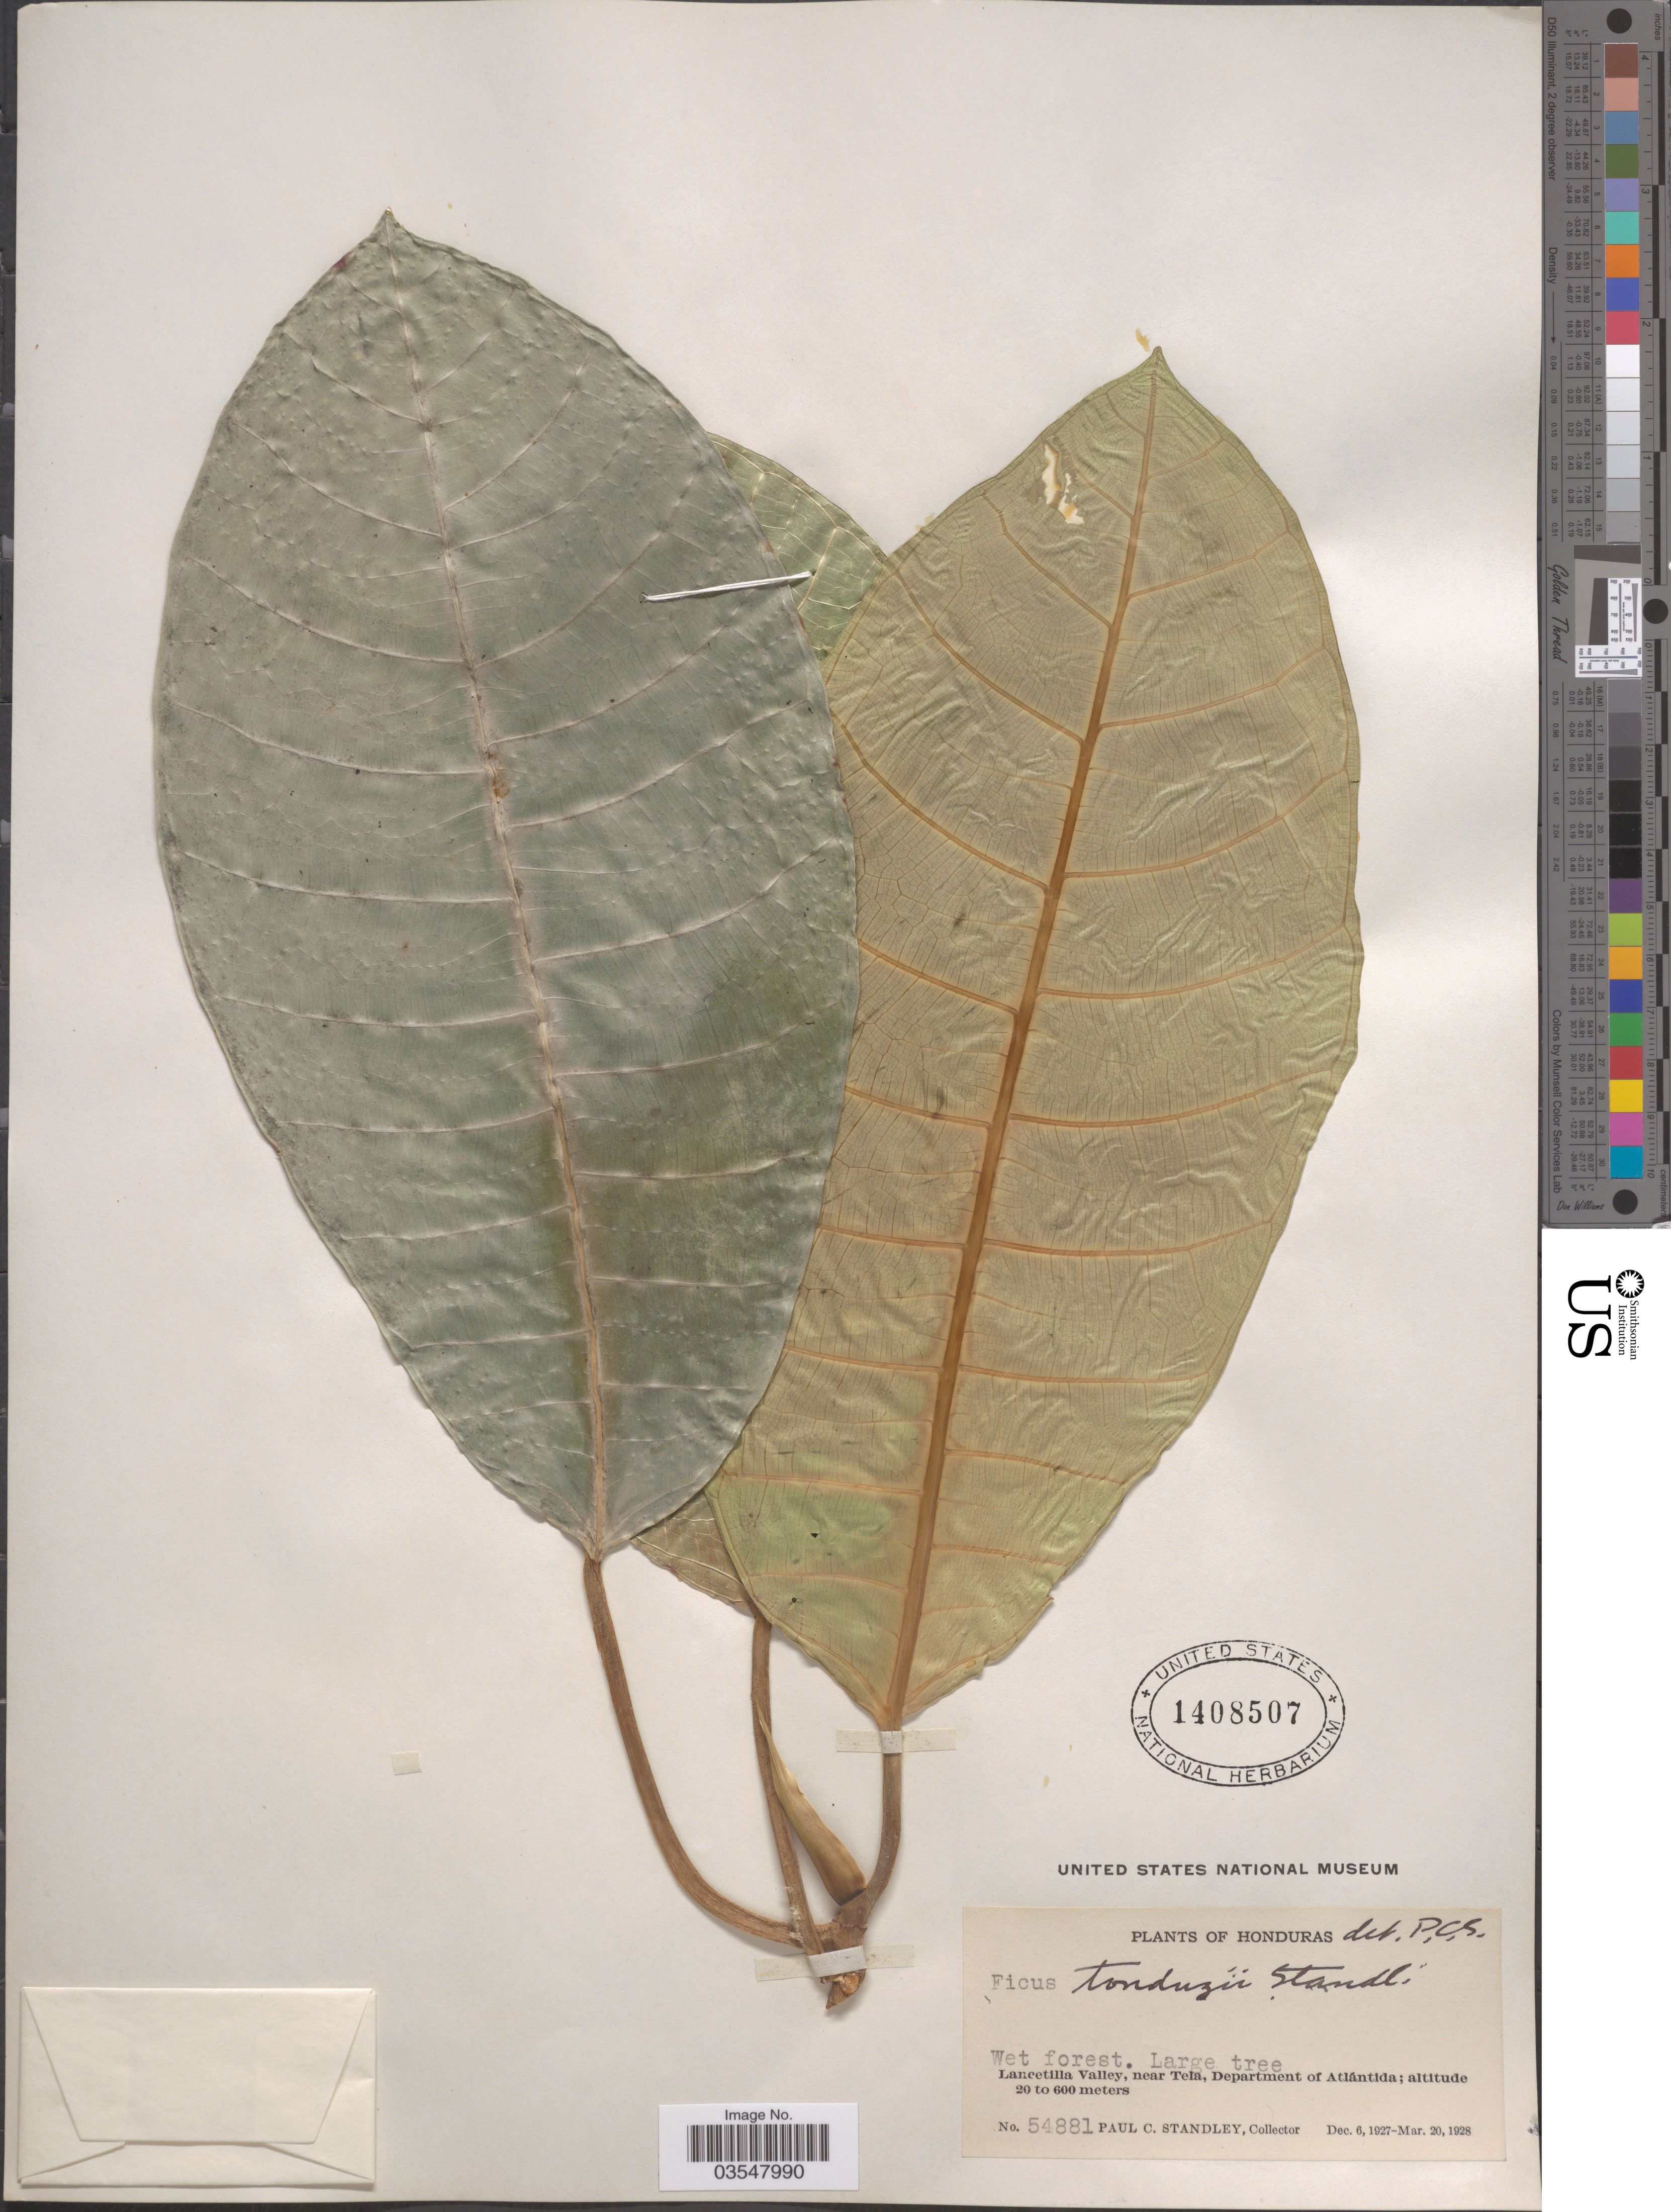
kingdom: Plantae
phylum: Tracheophyta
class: Magnoliopsida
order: Rosales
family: Moraceae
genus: Ficus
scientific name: Ficus tonduzii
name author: Standl.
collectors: P. C. Standley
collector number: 54881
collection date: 1927-12-06/1928-03-20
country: Honduras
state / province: Atlantida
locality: Lancetilla Valley, near Tela, Department of Atlántida.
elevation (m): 20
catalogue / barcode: US 1408507